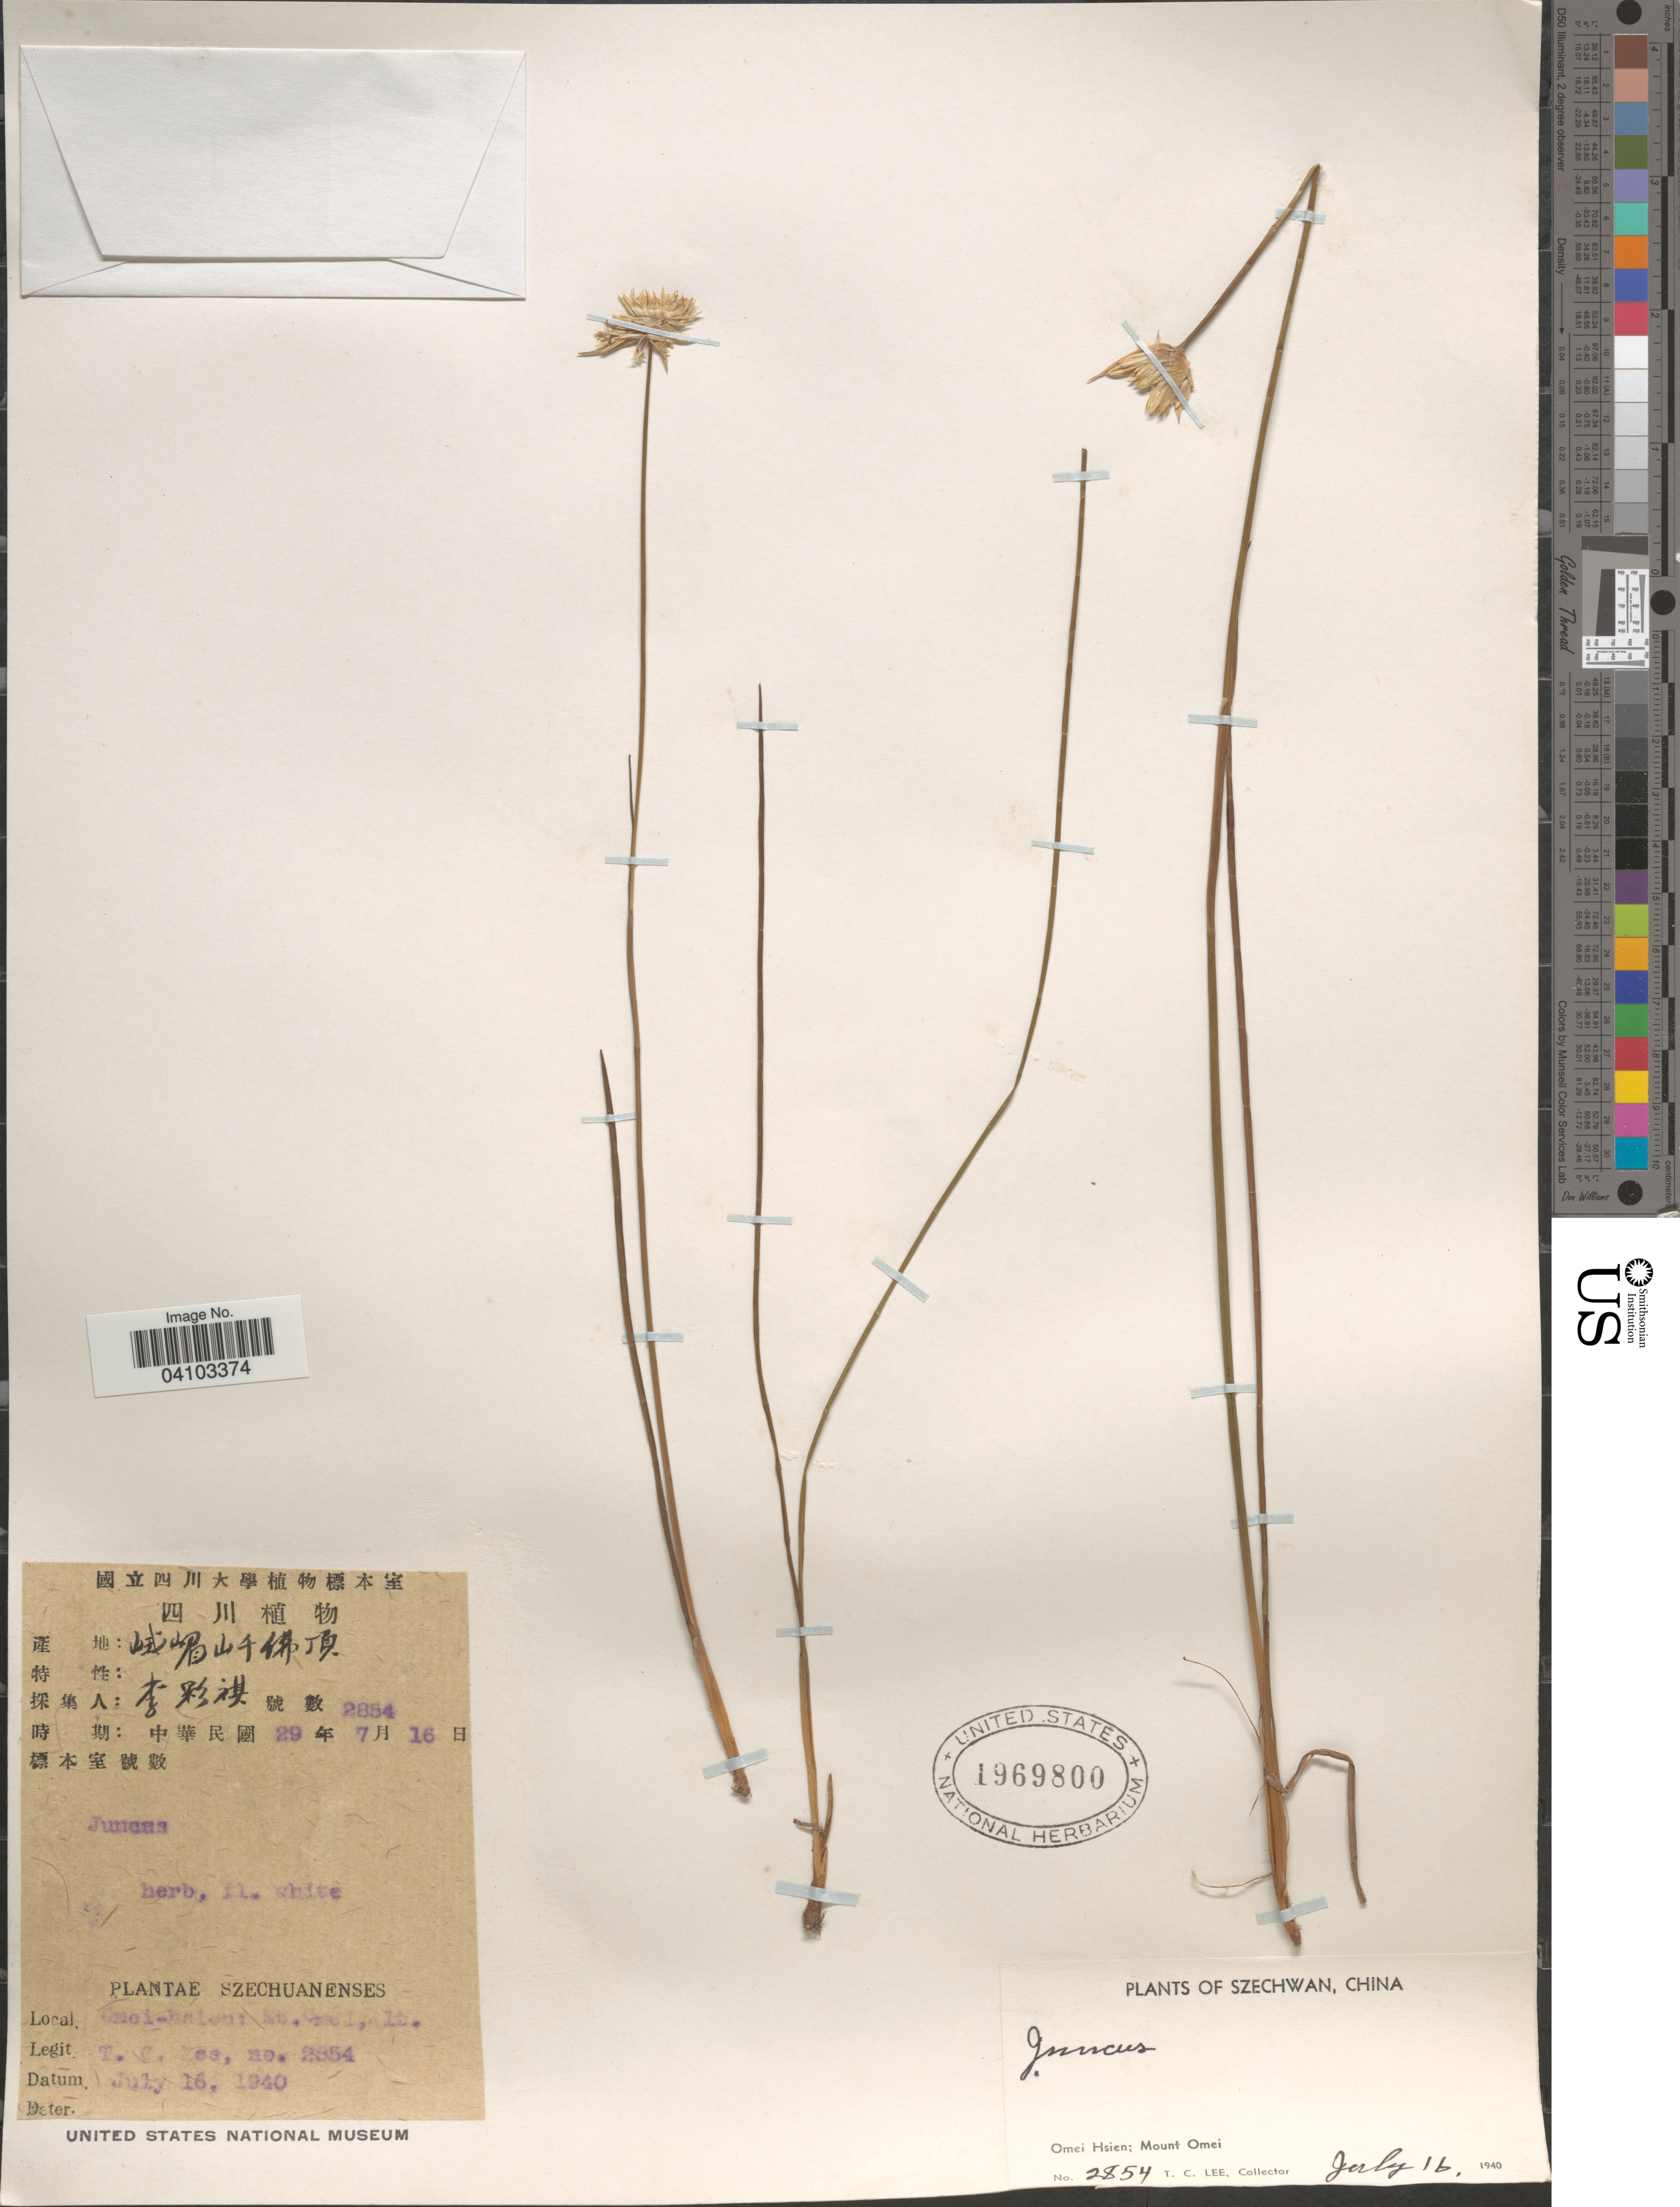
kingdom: Plantae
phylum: Tracheophyta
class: Liliopsida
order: Poales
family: Juncaceae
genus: Juncus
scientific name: Juncus sp.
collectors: T. Lee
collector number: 2854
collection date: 1940-07-16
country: China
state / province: Sichuan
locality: Szechuanenses. Omei Hsien; Mount Omei.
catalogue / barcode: US 1969800